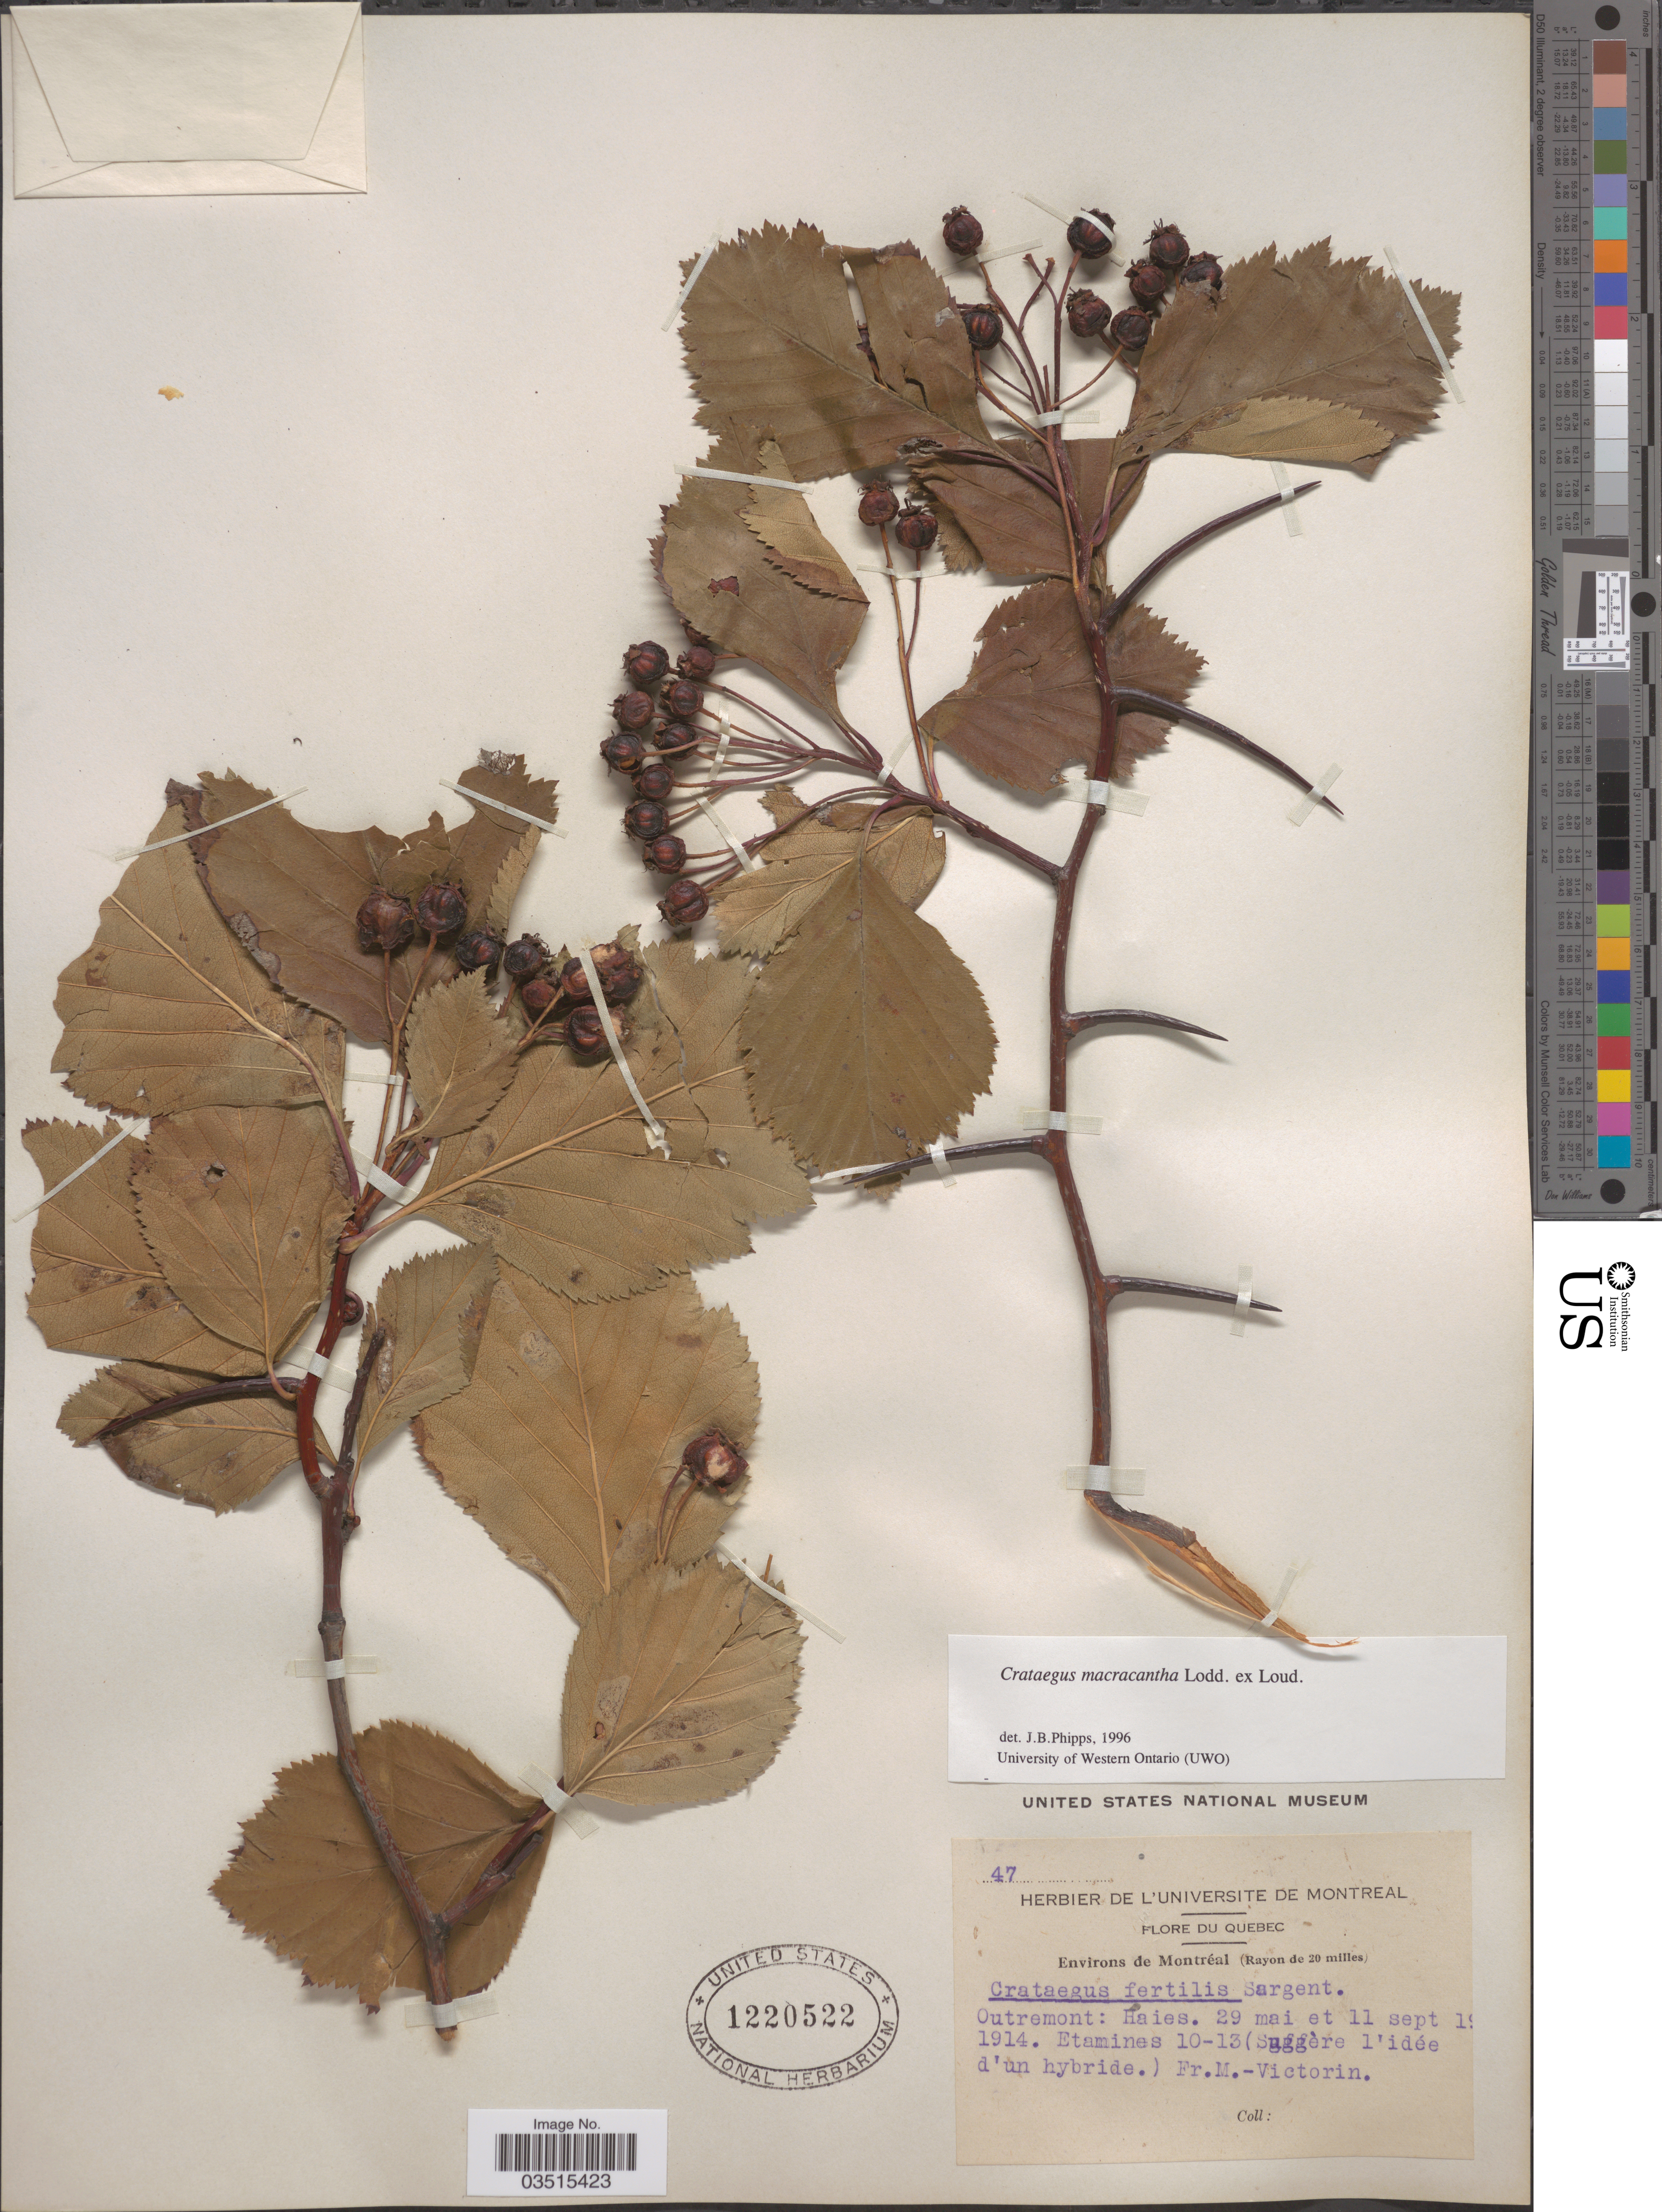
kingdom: Plantae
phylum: Tracheophyta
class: Magnoliopsida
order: Rosales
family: Rosaceae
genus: Crataegus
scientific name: Crataegus macracantha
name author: (Lindl.) Lodd. ex Loudon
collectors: F. Marie-Victorin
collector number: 47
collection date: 1914-05-29/1914-09-19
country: Canada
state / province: Quebec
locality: Environs de Montréal (Rayon de 20 milles). Outremont: Haies.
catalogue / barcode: US 1220522